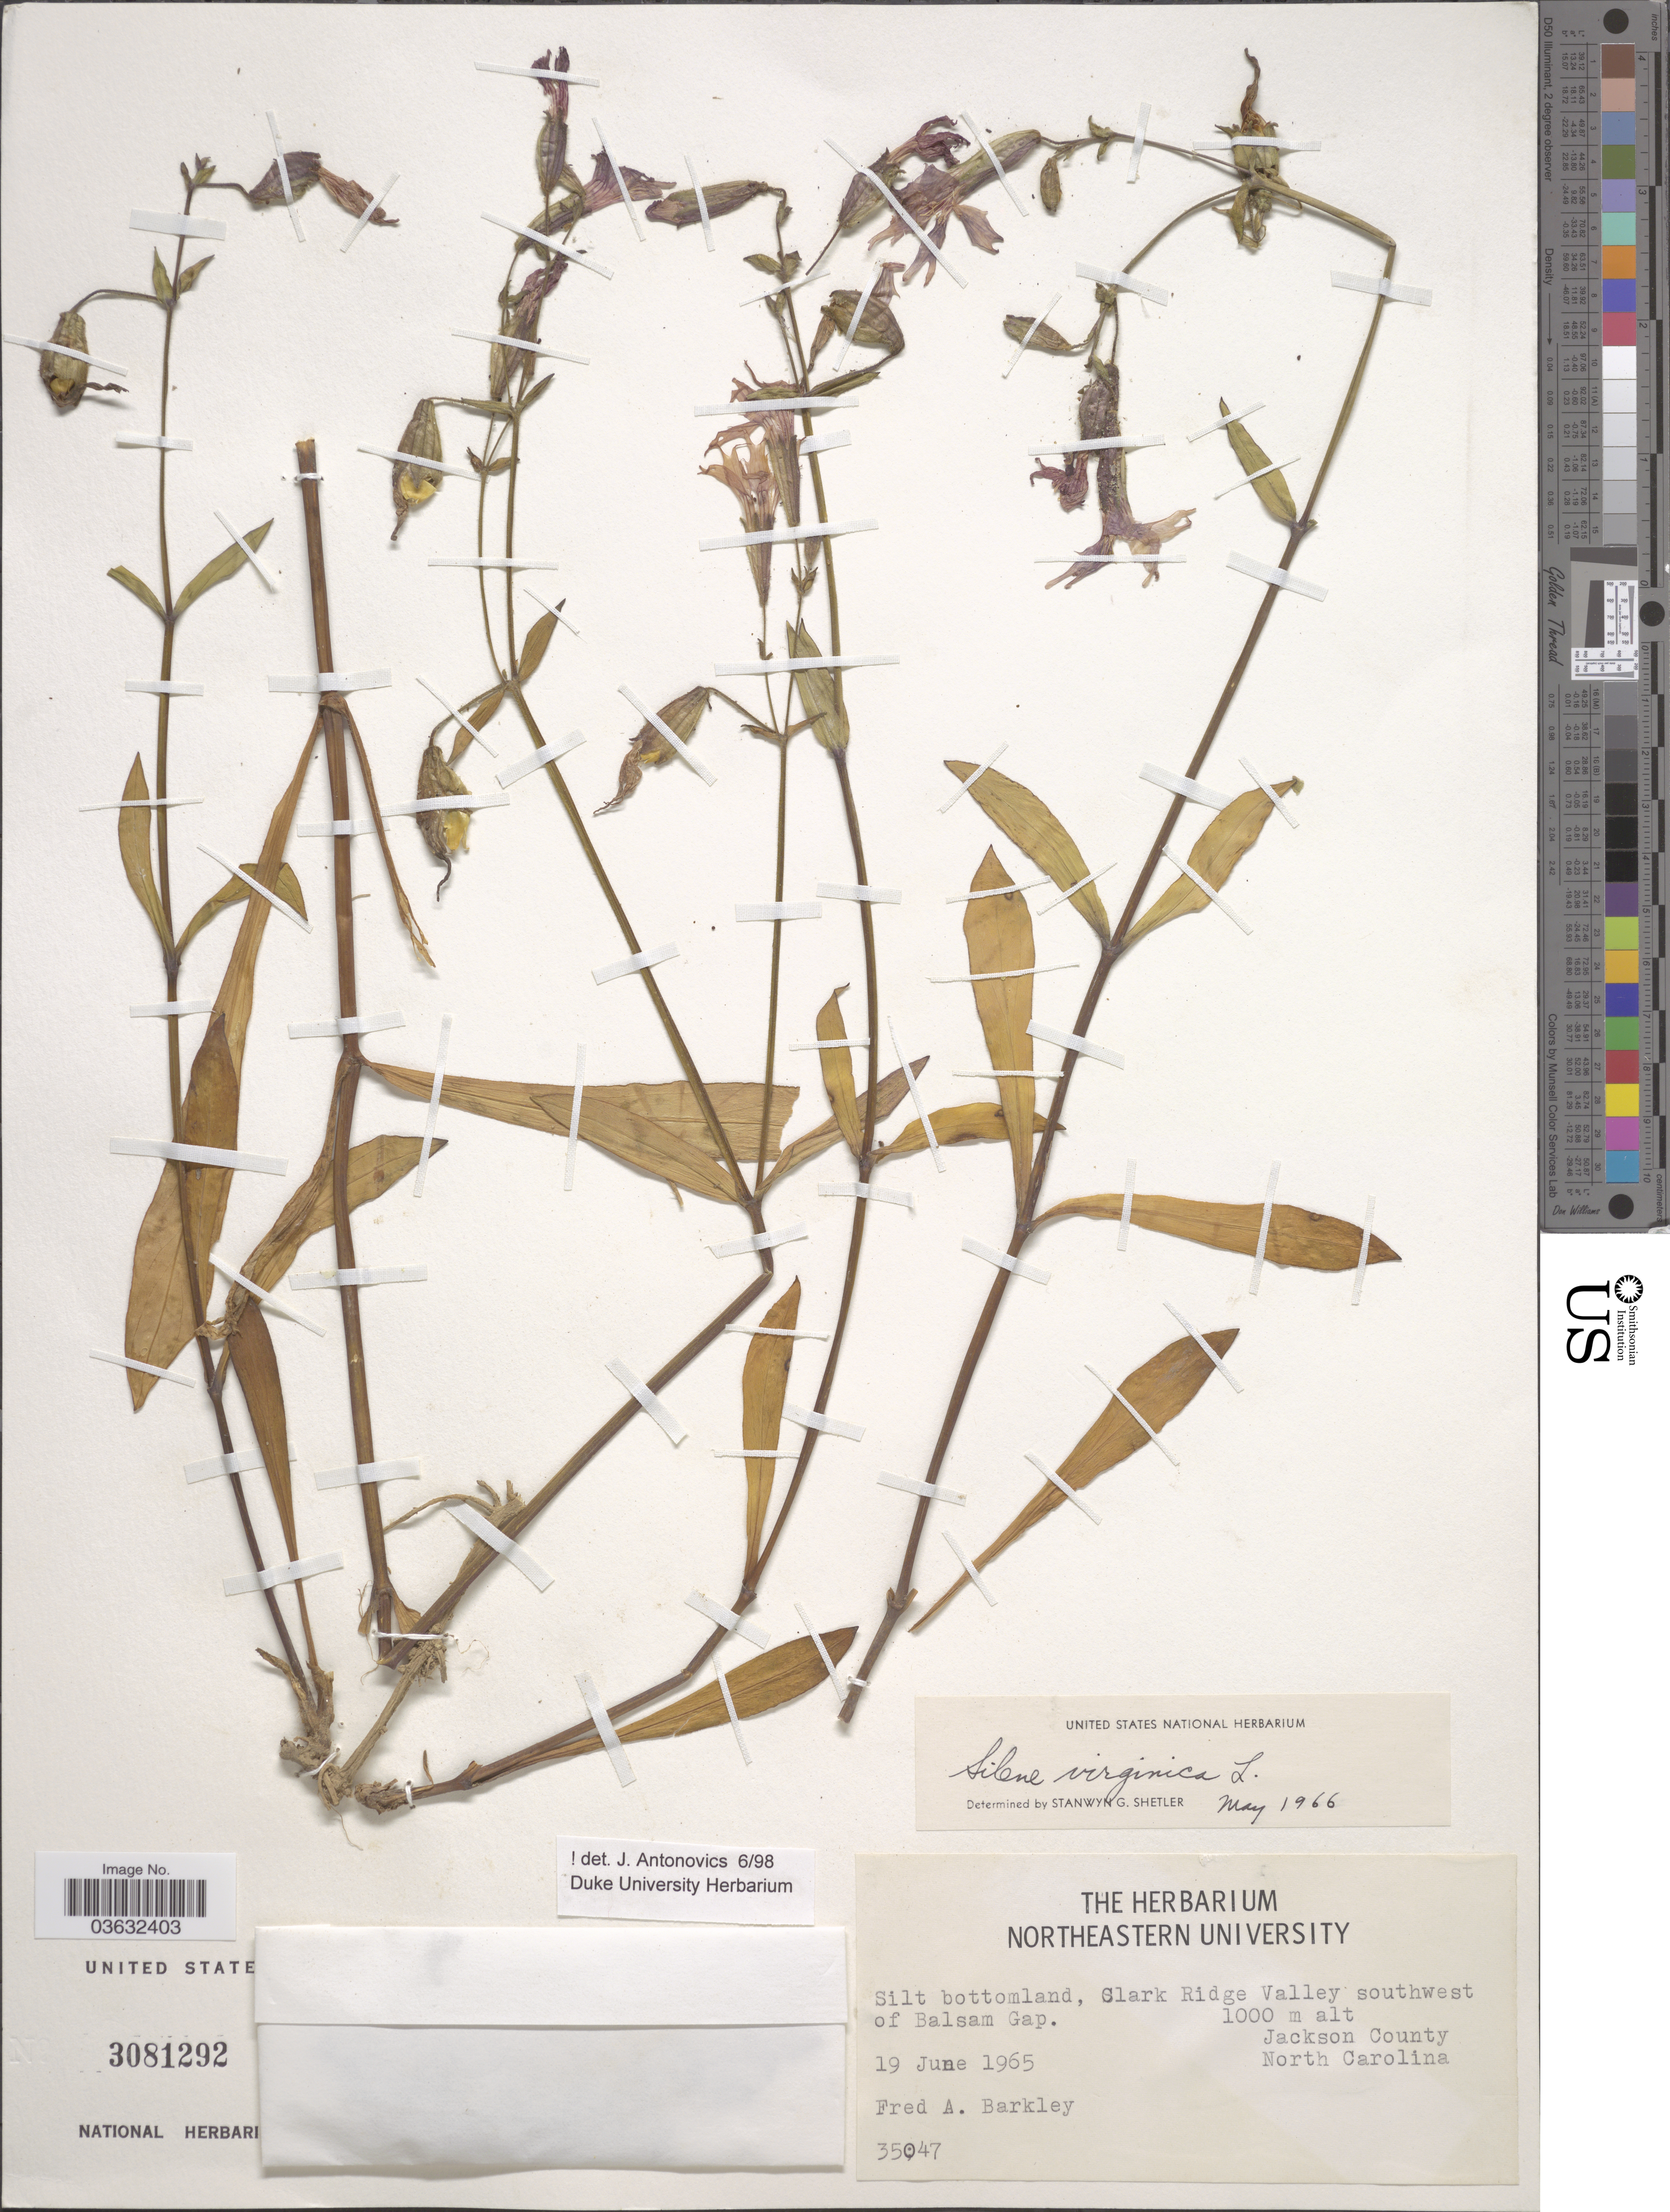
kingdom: Plantae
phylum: Tracheophyta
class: Magnoliopsida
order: Caryophyllales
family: Caryophyllaceae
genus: Silene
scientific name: Silene virginica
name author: L.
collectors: F. A. Barkley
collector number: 35047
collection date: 1965-06-19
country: United States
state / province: North Carolina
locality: Silt bottomland, Clark Ridge Valley southwest of Balsam Gap. Jackson County.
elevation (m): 1000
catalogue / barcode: US 3081292